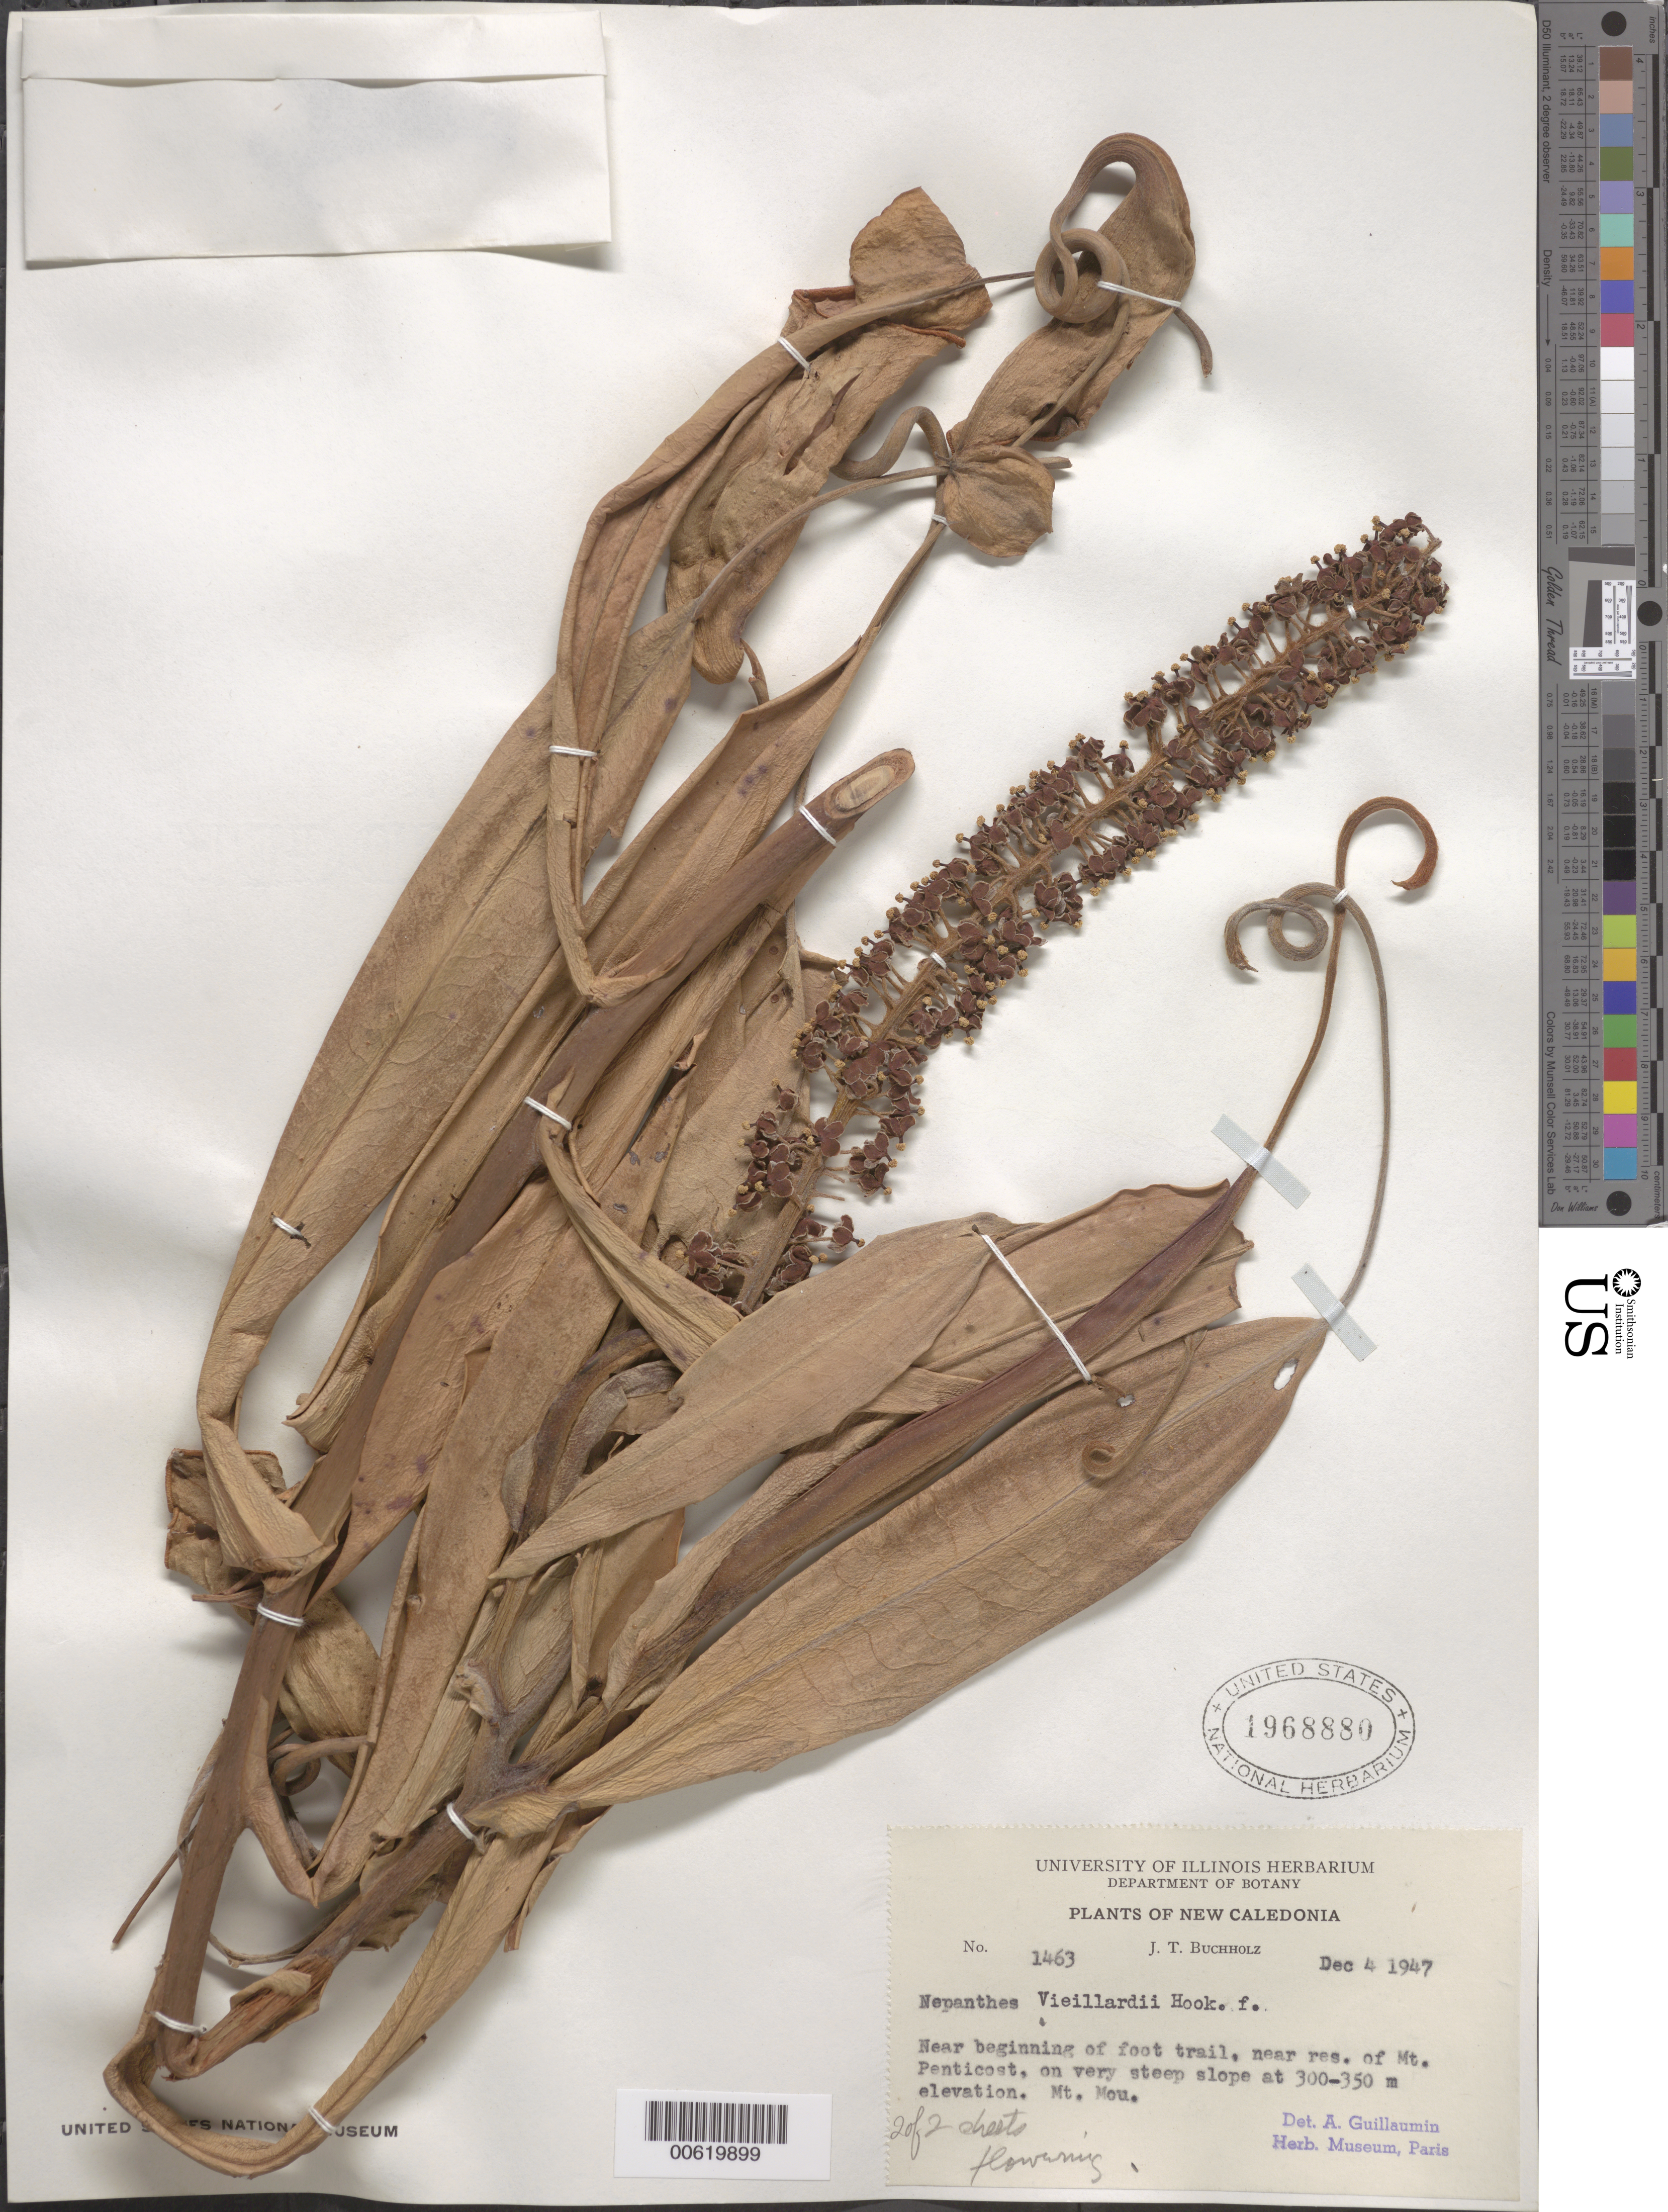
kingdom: Plantae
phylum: Tracheophyta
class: Magnoliopsida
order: Caryophyllales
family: Nepenthaceae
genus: Nepenthes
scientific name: Nepenthes vieillardii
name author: Hook. f.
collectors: J. T. Buchholz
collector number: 1463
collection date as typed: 04 Dec 1947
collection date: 1947-12-04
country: New Caledonia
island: New Caledonia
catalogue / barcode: US 1968880